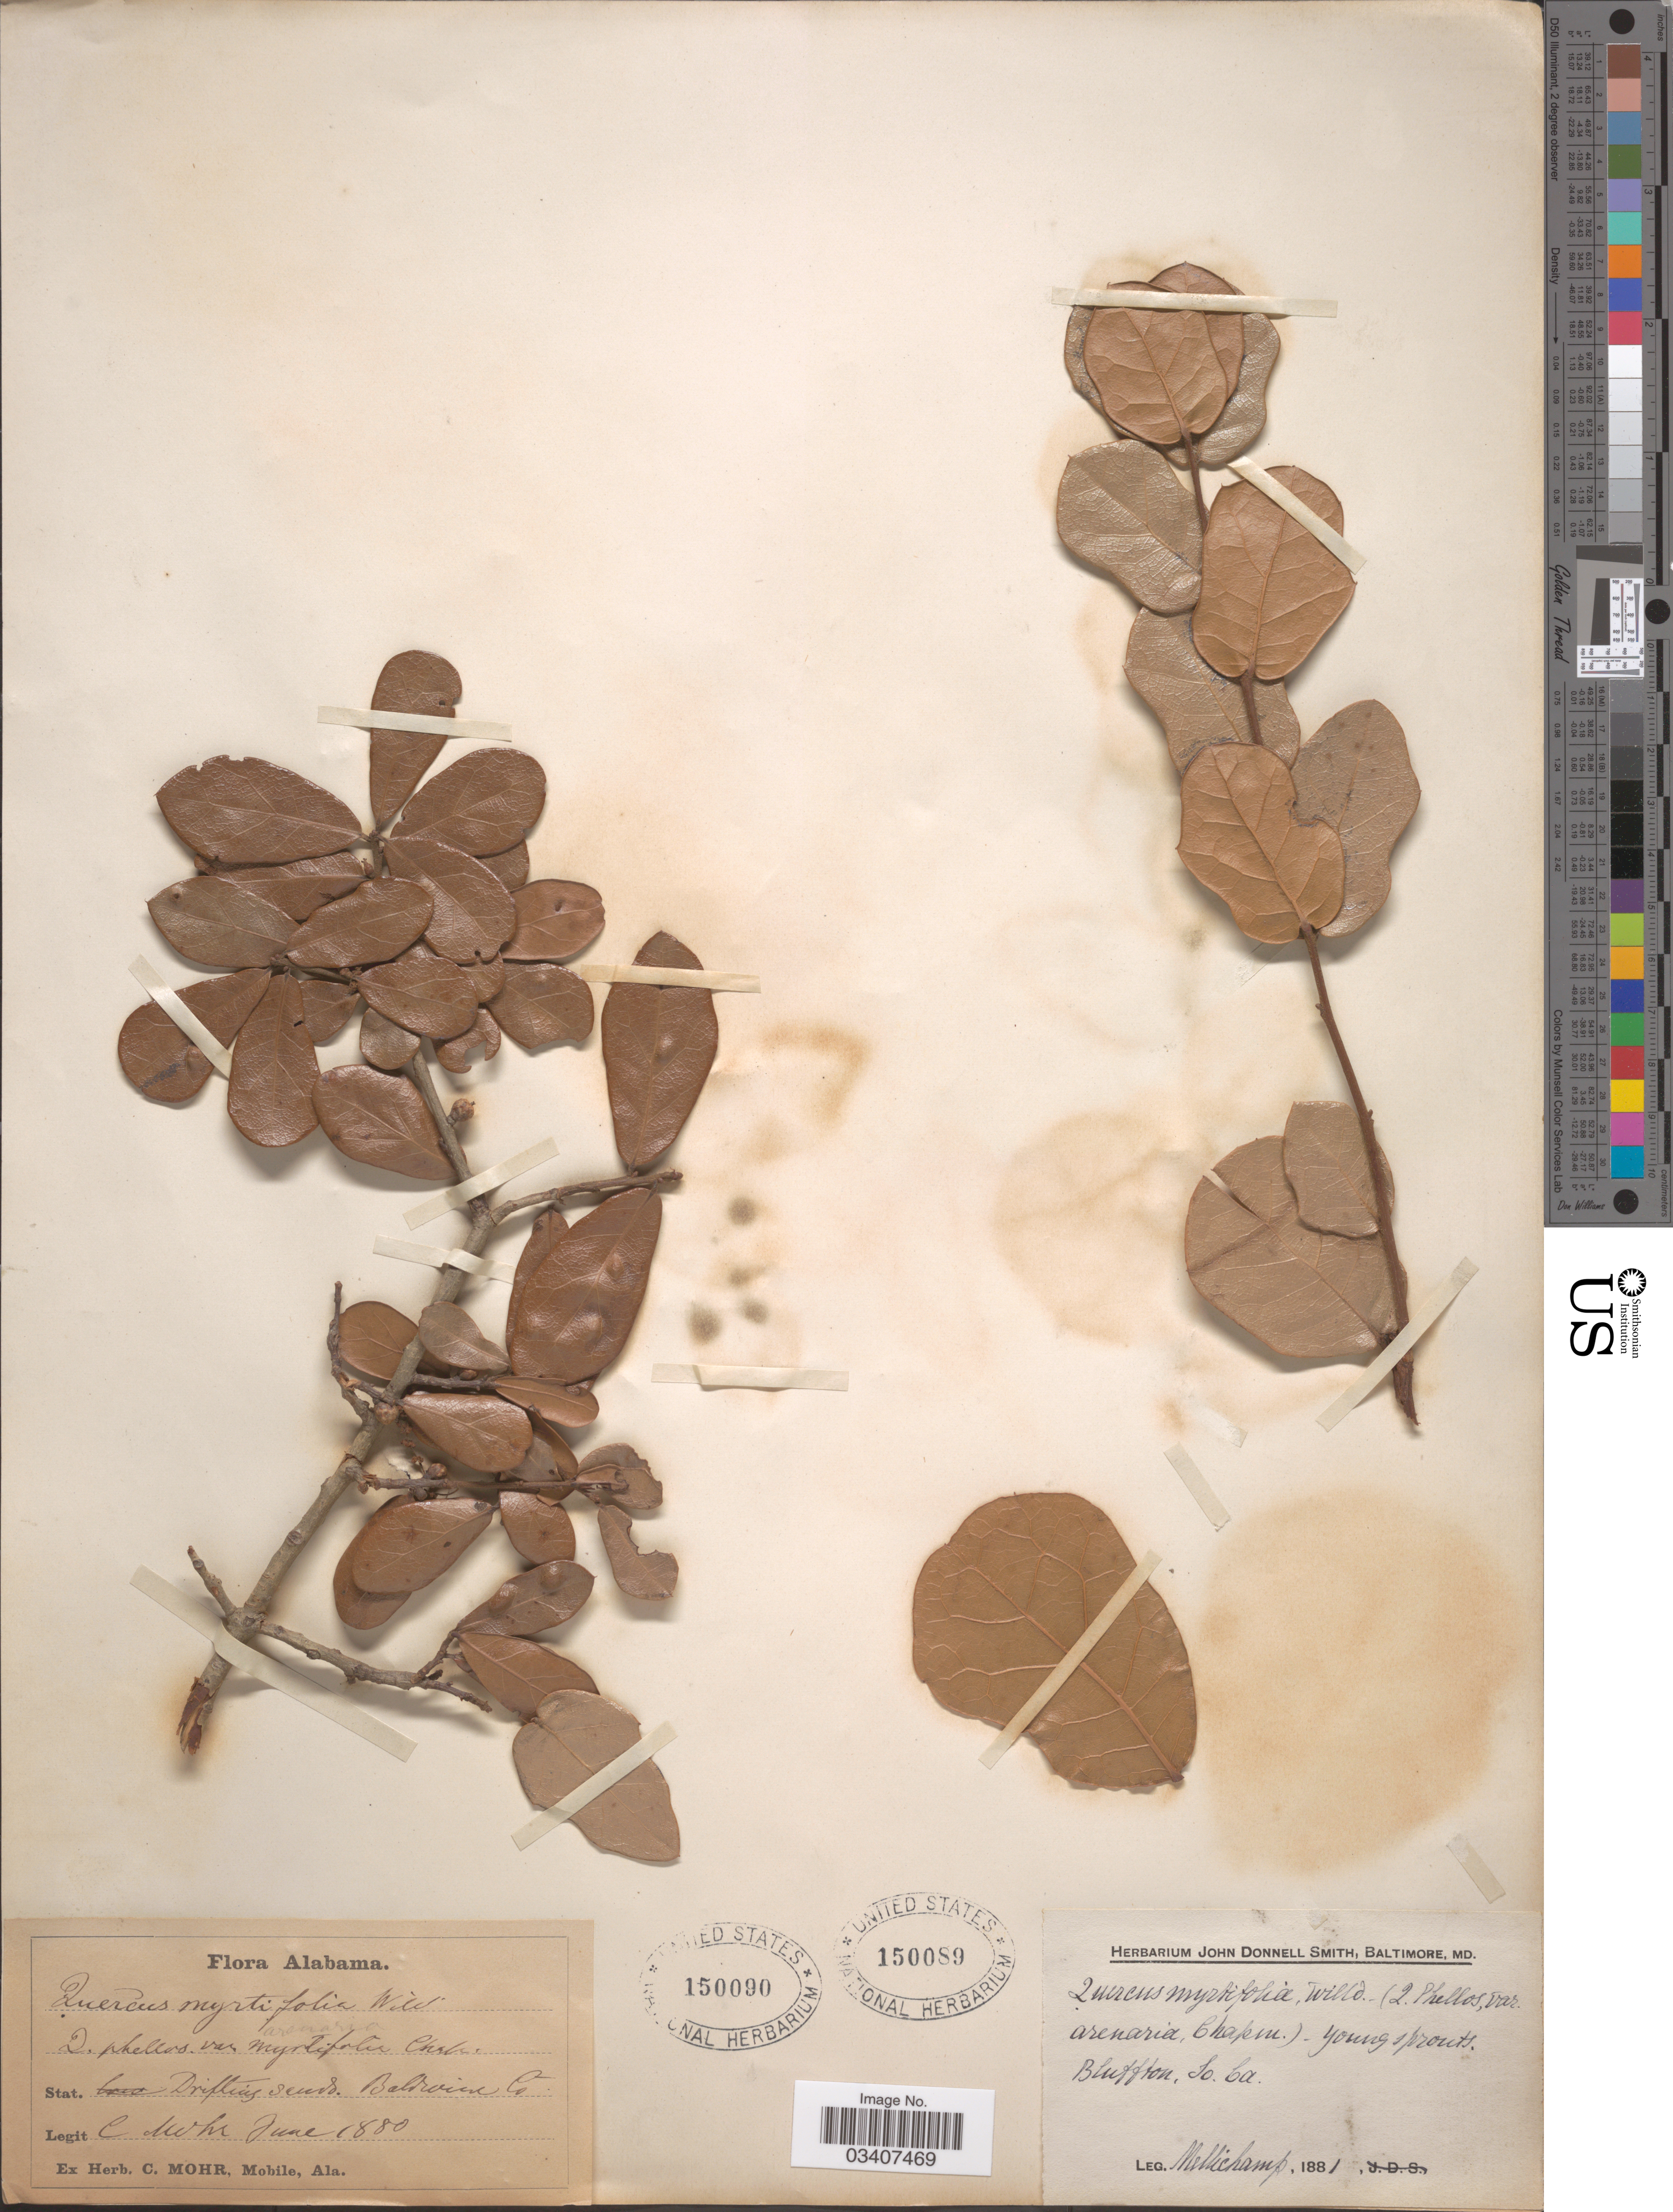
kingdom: Plantae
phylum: Tracheophyta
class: Magnoliopsida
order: Fagales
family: Fagaceae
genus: Quercus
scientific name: Quercus myrtifolia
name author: Willd.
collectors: C. T. Mohr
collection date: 1880-06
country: United States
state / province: Alabama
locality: Drifting sands. Baldwin Co.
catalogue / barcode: US 150090-2